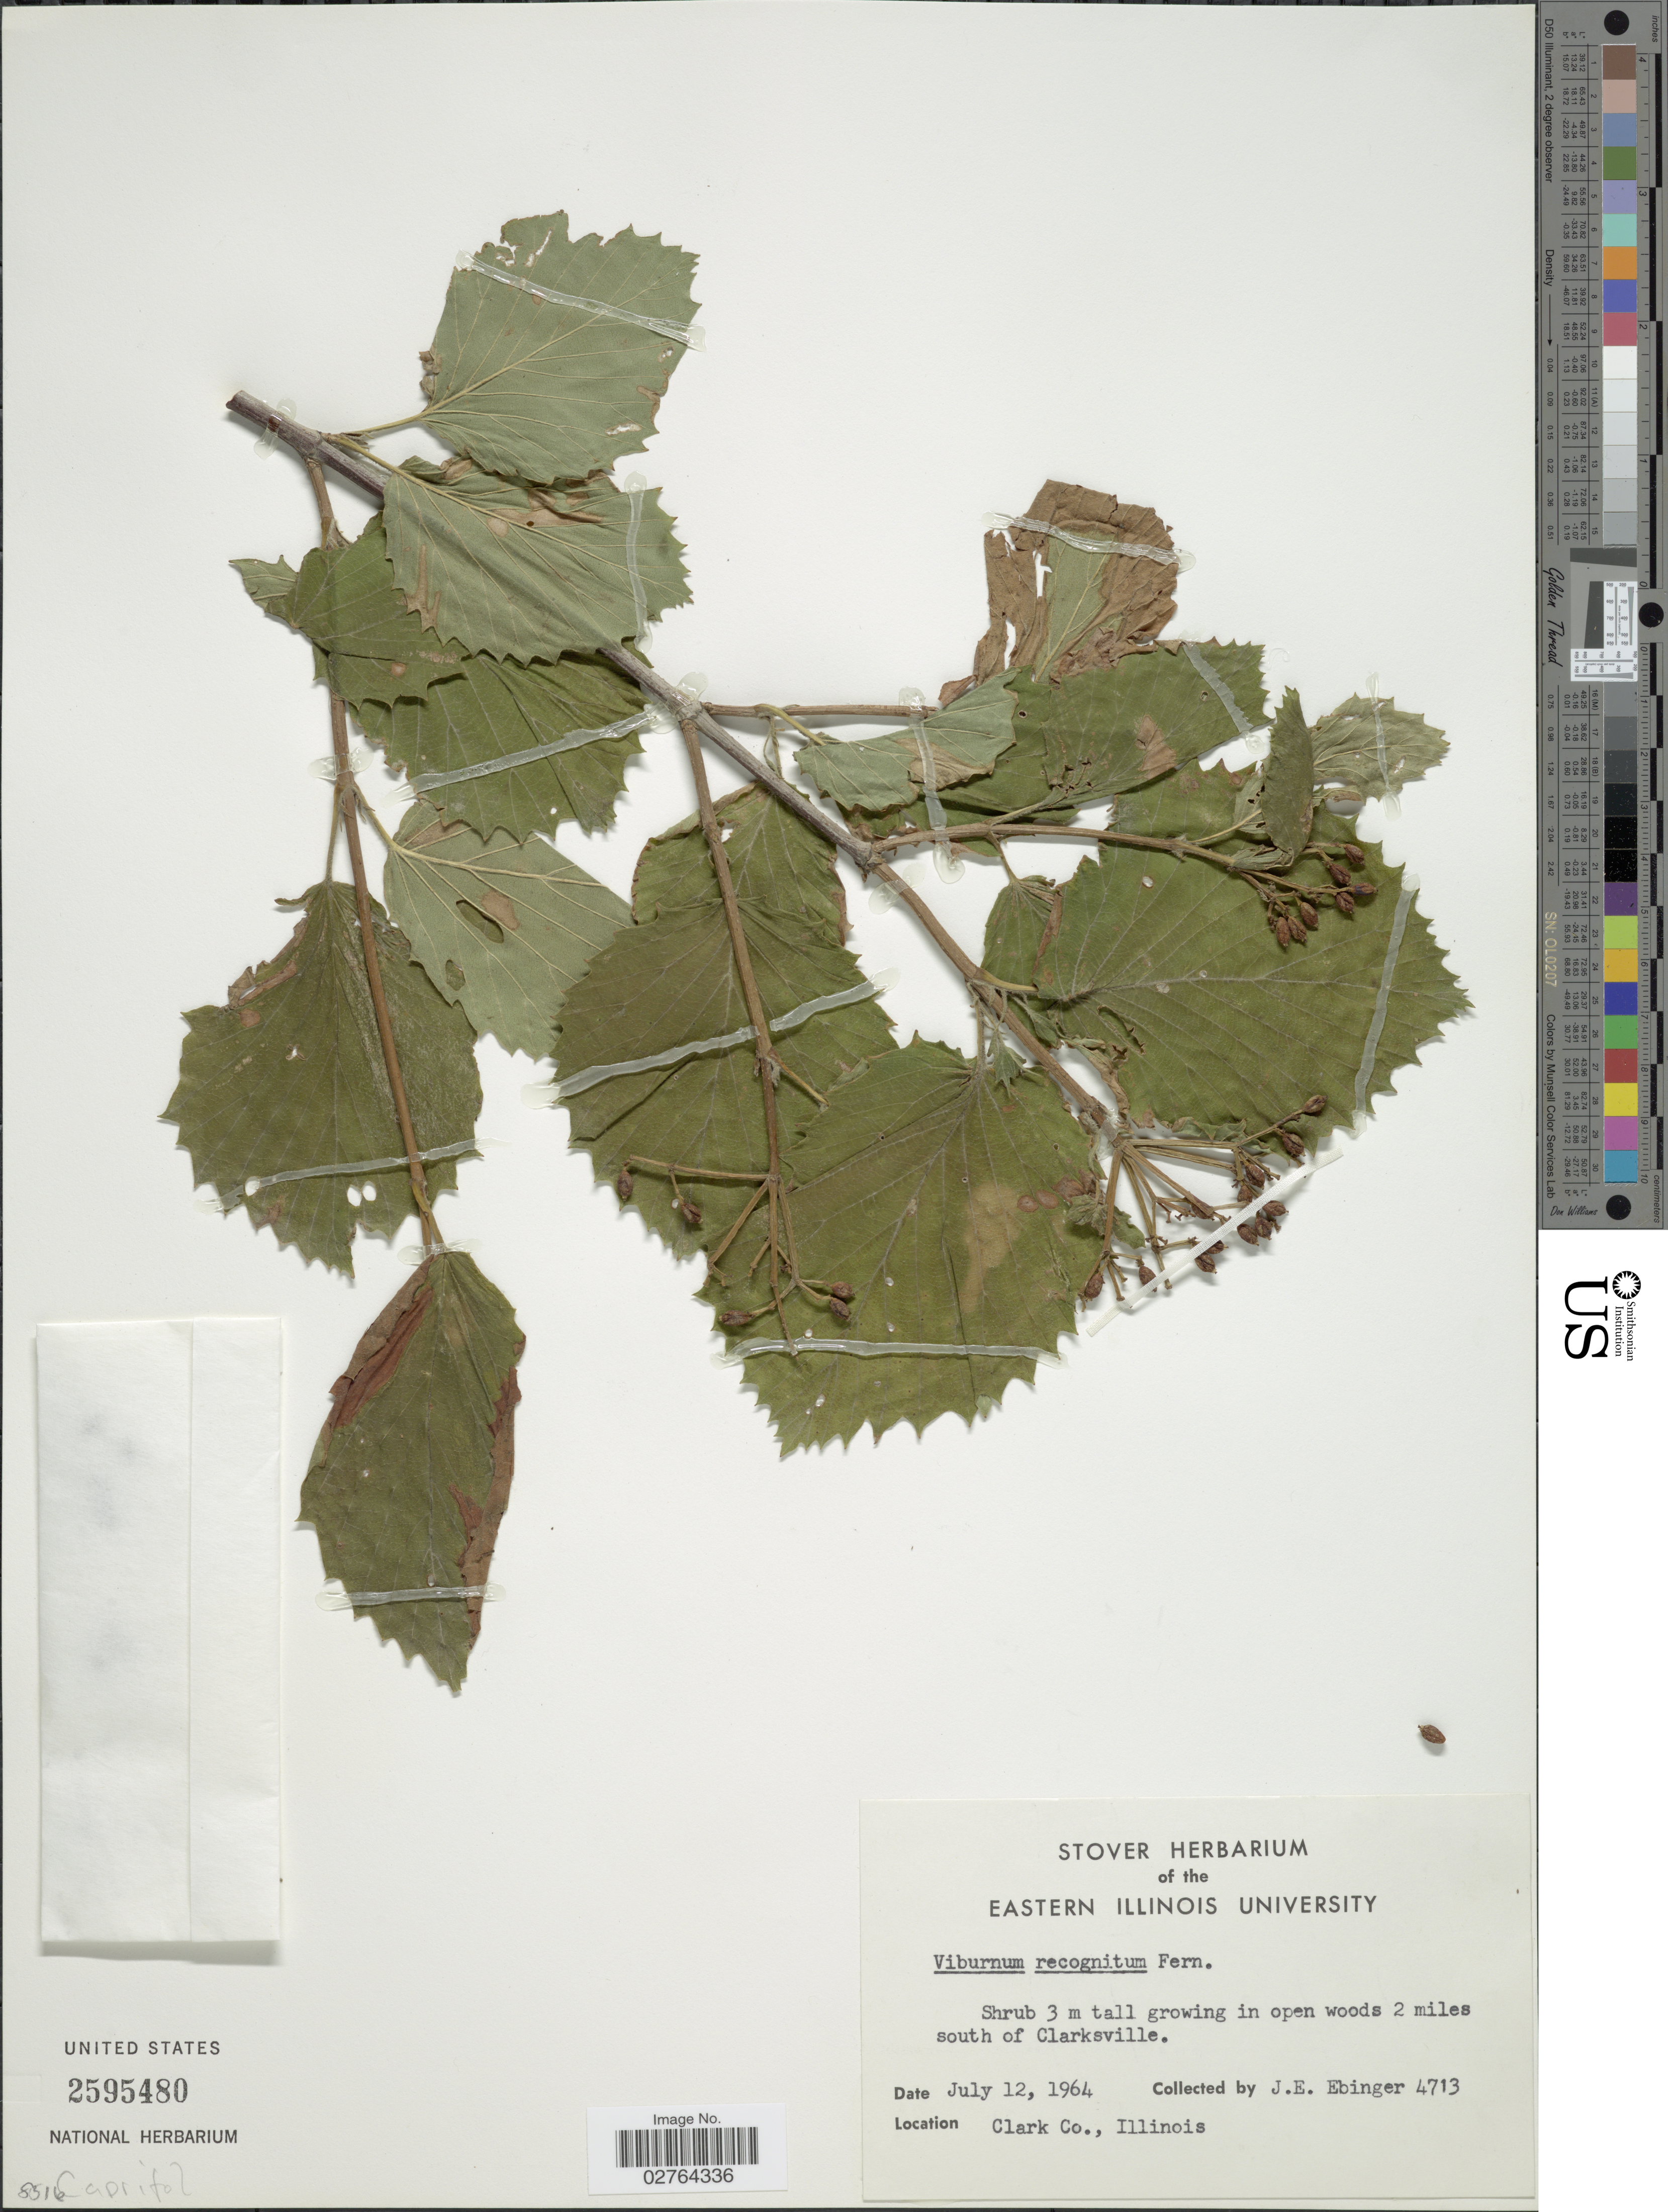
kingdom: Plantae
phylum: Tracheophyta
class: Magnoliopsida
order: Dipsacales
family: Viburnaceae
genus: Viburnum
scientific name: Viburnum recognitum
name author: Fernald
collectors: J. Ebinger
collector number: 4713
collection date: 1964-07-12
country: United States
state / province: Illinois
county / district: Clark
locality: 2 miles south of Clarksville. Clark Co.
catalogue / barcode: US 2595480